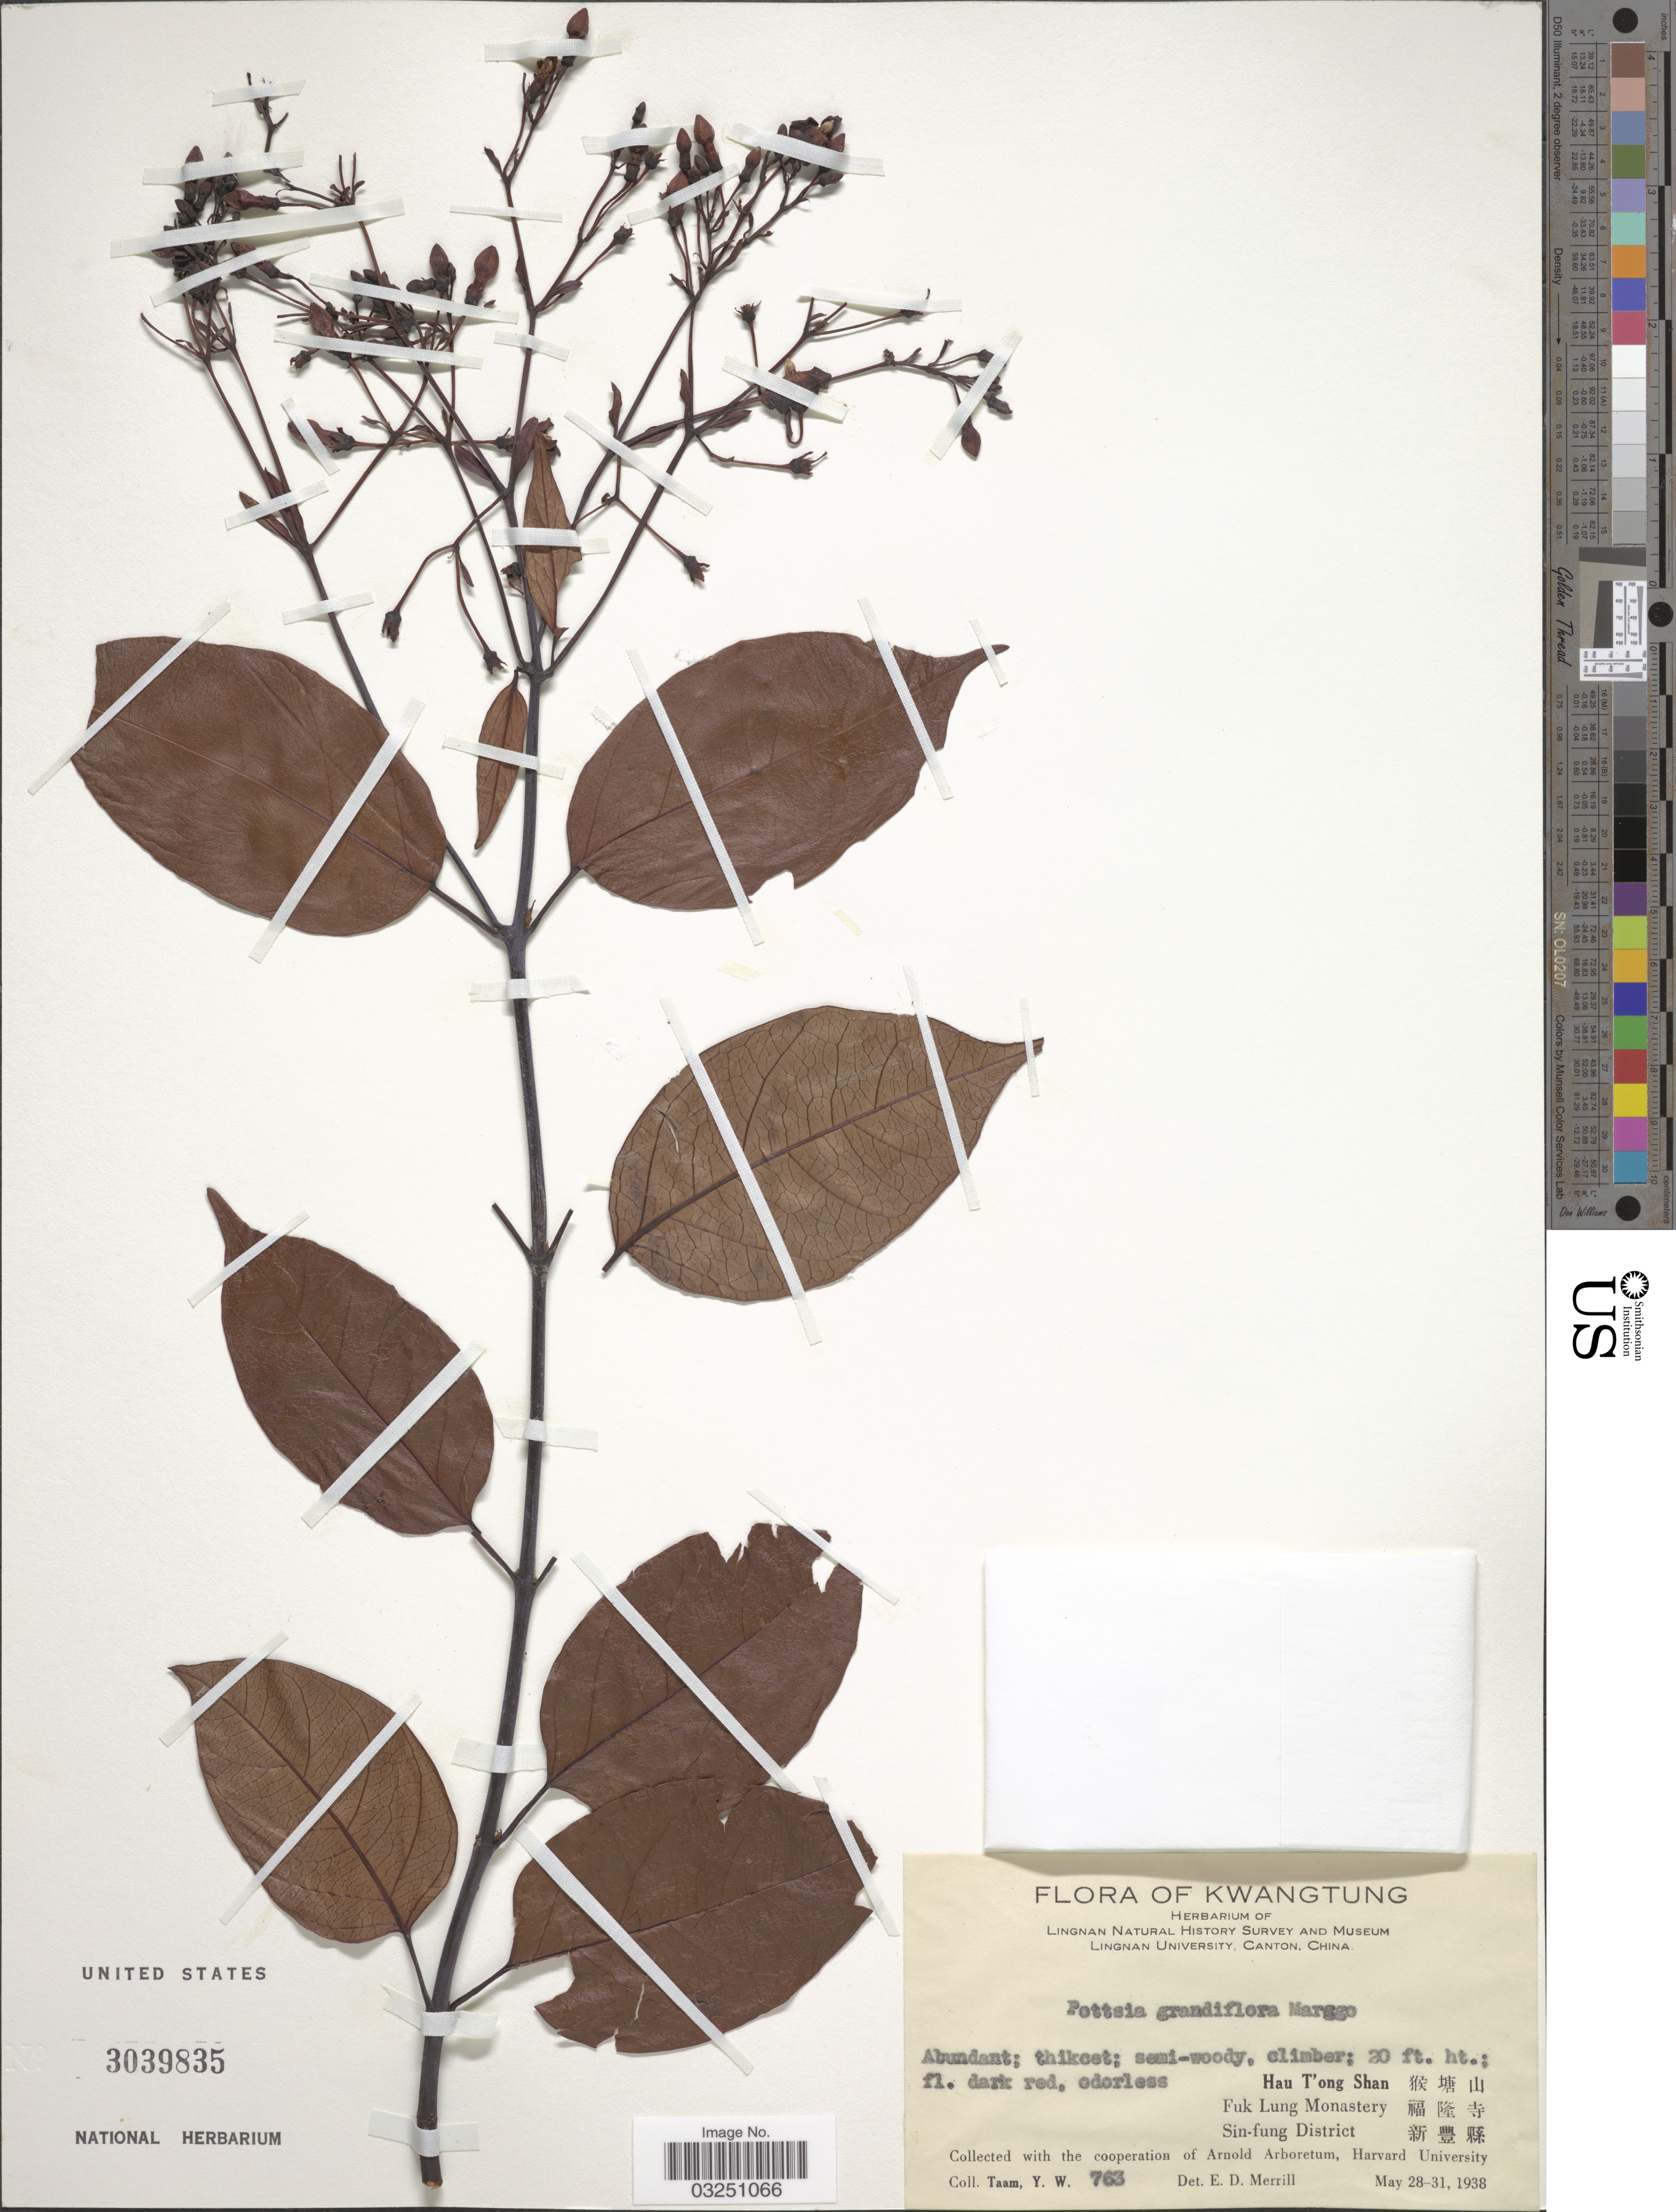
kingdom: Plantae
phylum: Tracheophyta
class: Magnoliopsida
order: Gentianales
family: Apocynaceae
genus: Pottsia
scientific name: Pottsia grandiflora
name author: Markgr.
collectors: Y. W. Taam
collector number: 763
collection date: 1938-05-28/1938-05-31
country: China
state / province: Guangdong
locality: Kwangtung, Hau T'ong Shan X, Fuk Lung Monastery X, Sin-fung District X.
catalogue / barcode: US 3039835